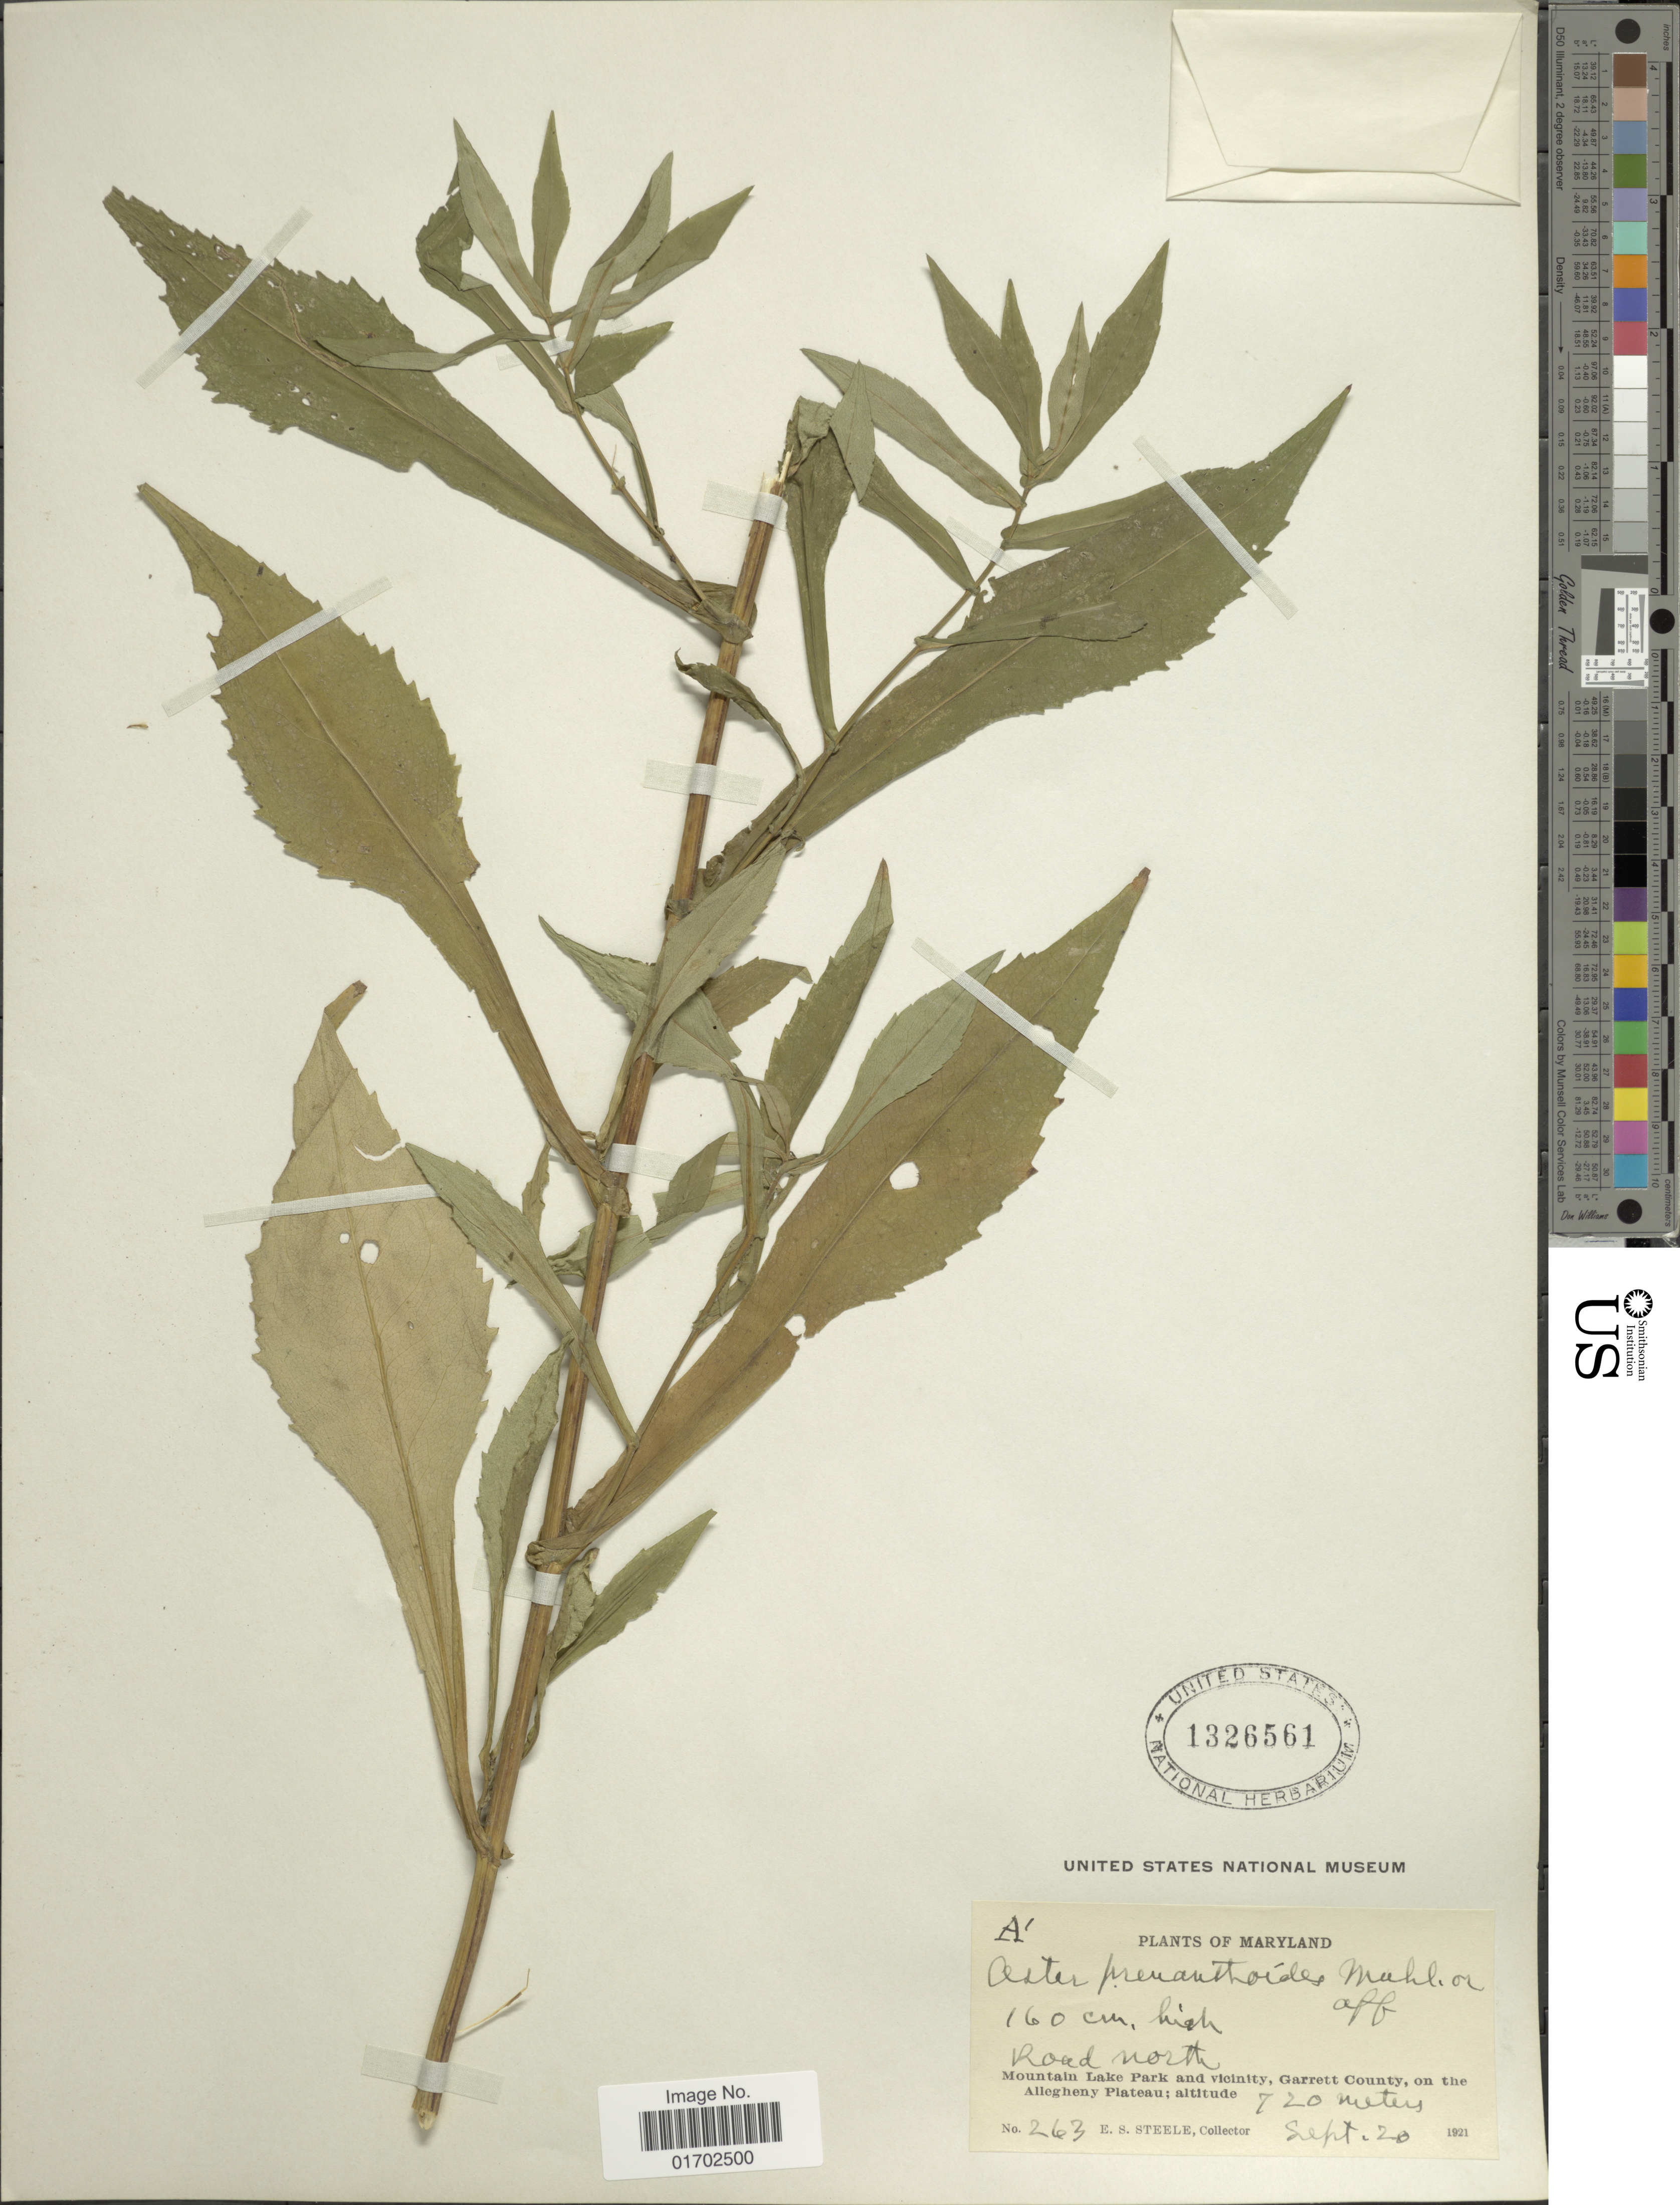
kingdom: Plantae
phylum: Tracheophyta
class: Magnoliopsida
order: Asterales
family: Asteraceae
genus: Symphyotrichum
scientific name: Symphyotrichum prenanthoides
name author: (Muhl. ex Willd.) G.L. Nesom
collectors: E. Steele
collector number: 263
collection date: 1921-09-20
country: United States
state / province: Maryland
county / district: Garrett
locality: Maryland. Road north. Mountain Lake Park and vicinity, Garrett County, on the Allegheny Plateau.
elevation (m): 720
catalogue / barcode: US 1326561